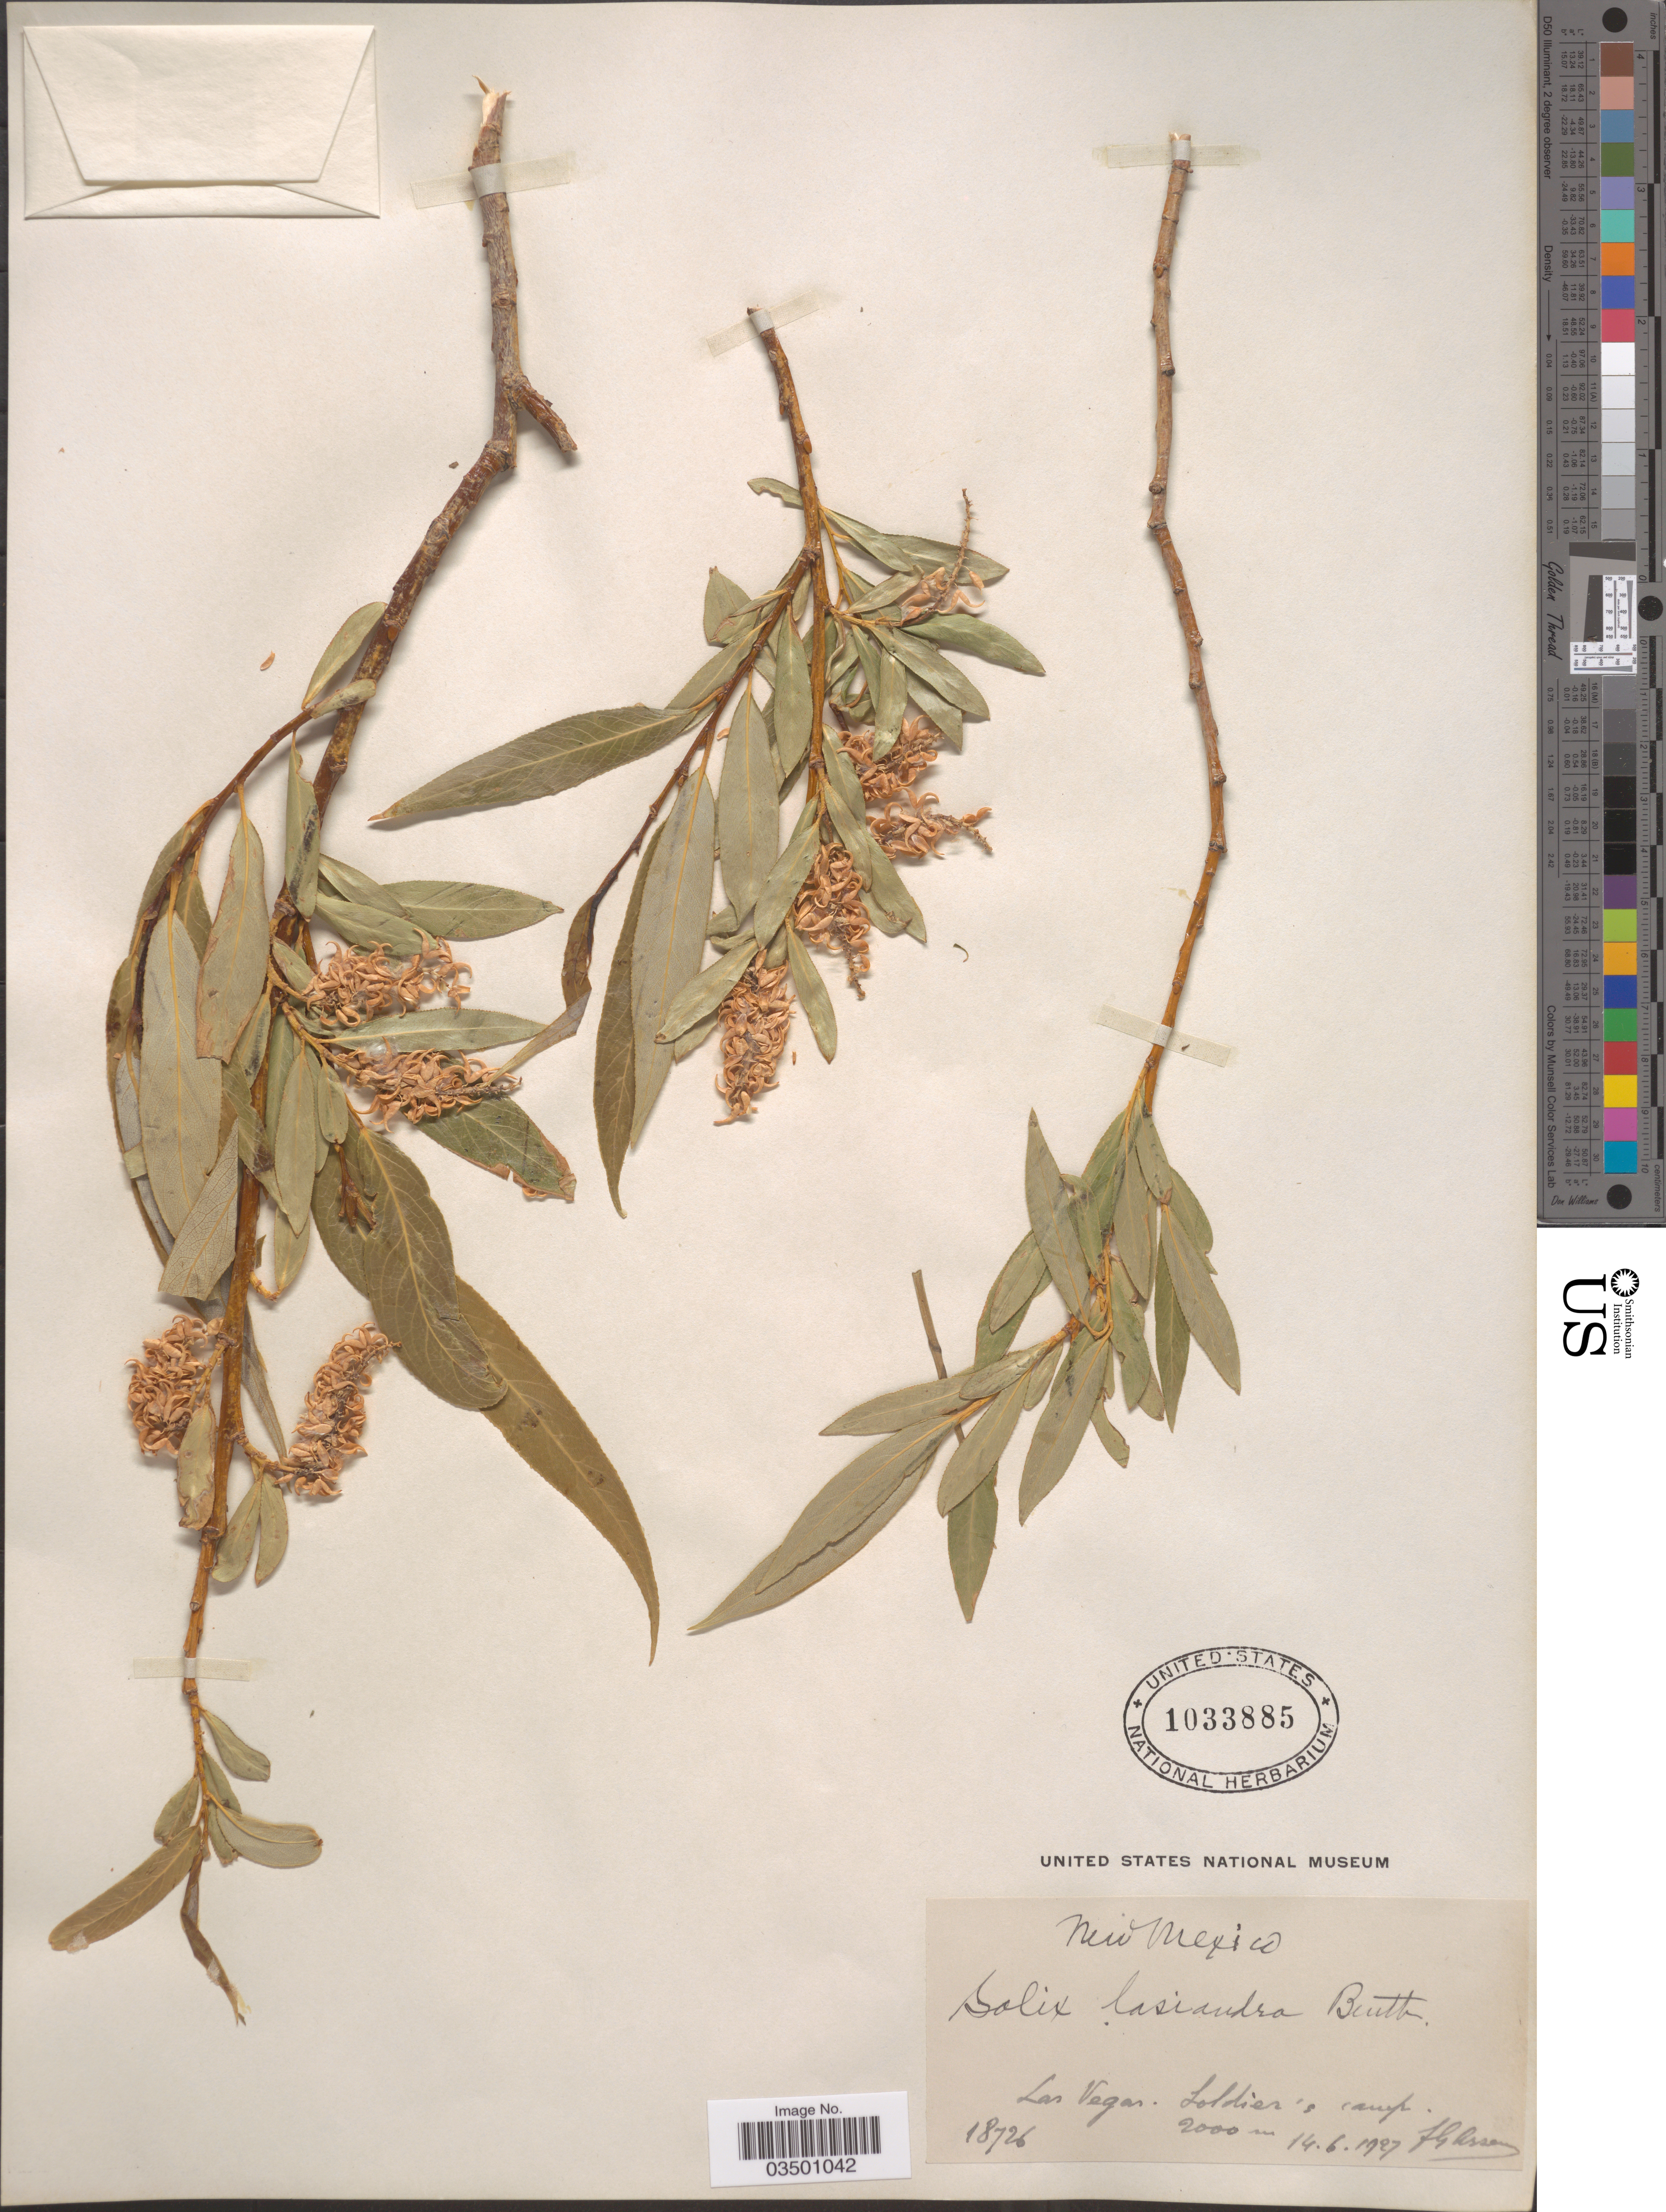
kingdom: Plantae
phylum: Tracheophyta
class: Magnoliopsida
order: Malpighiales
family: Salicaceae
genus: Salix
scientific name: Salix lasiandra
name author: Benth.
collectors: F. Arsène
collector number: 18726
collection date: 1927-06-14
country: United States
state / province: New Mexico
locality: Las Vegas. Soldier's camp.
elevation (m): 2000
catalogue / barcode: US 1033885